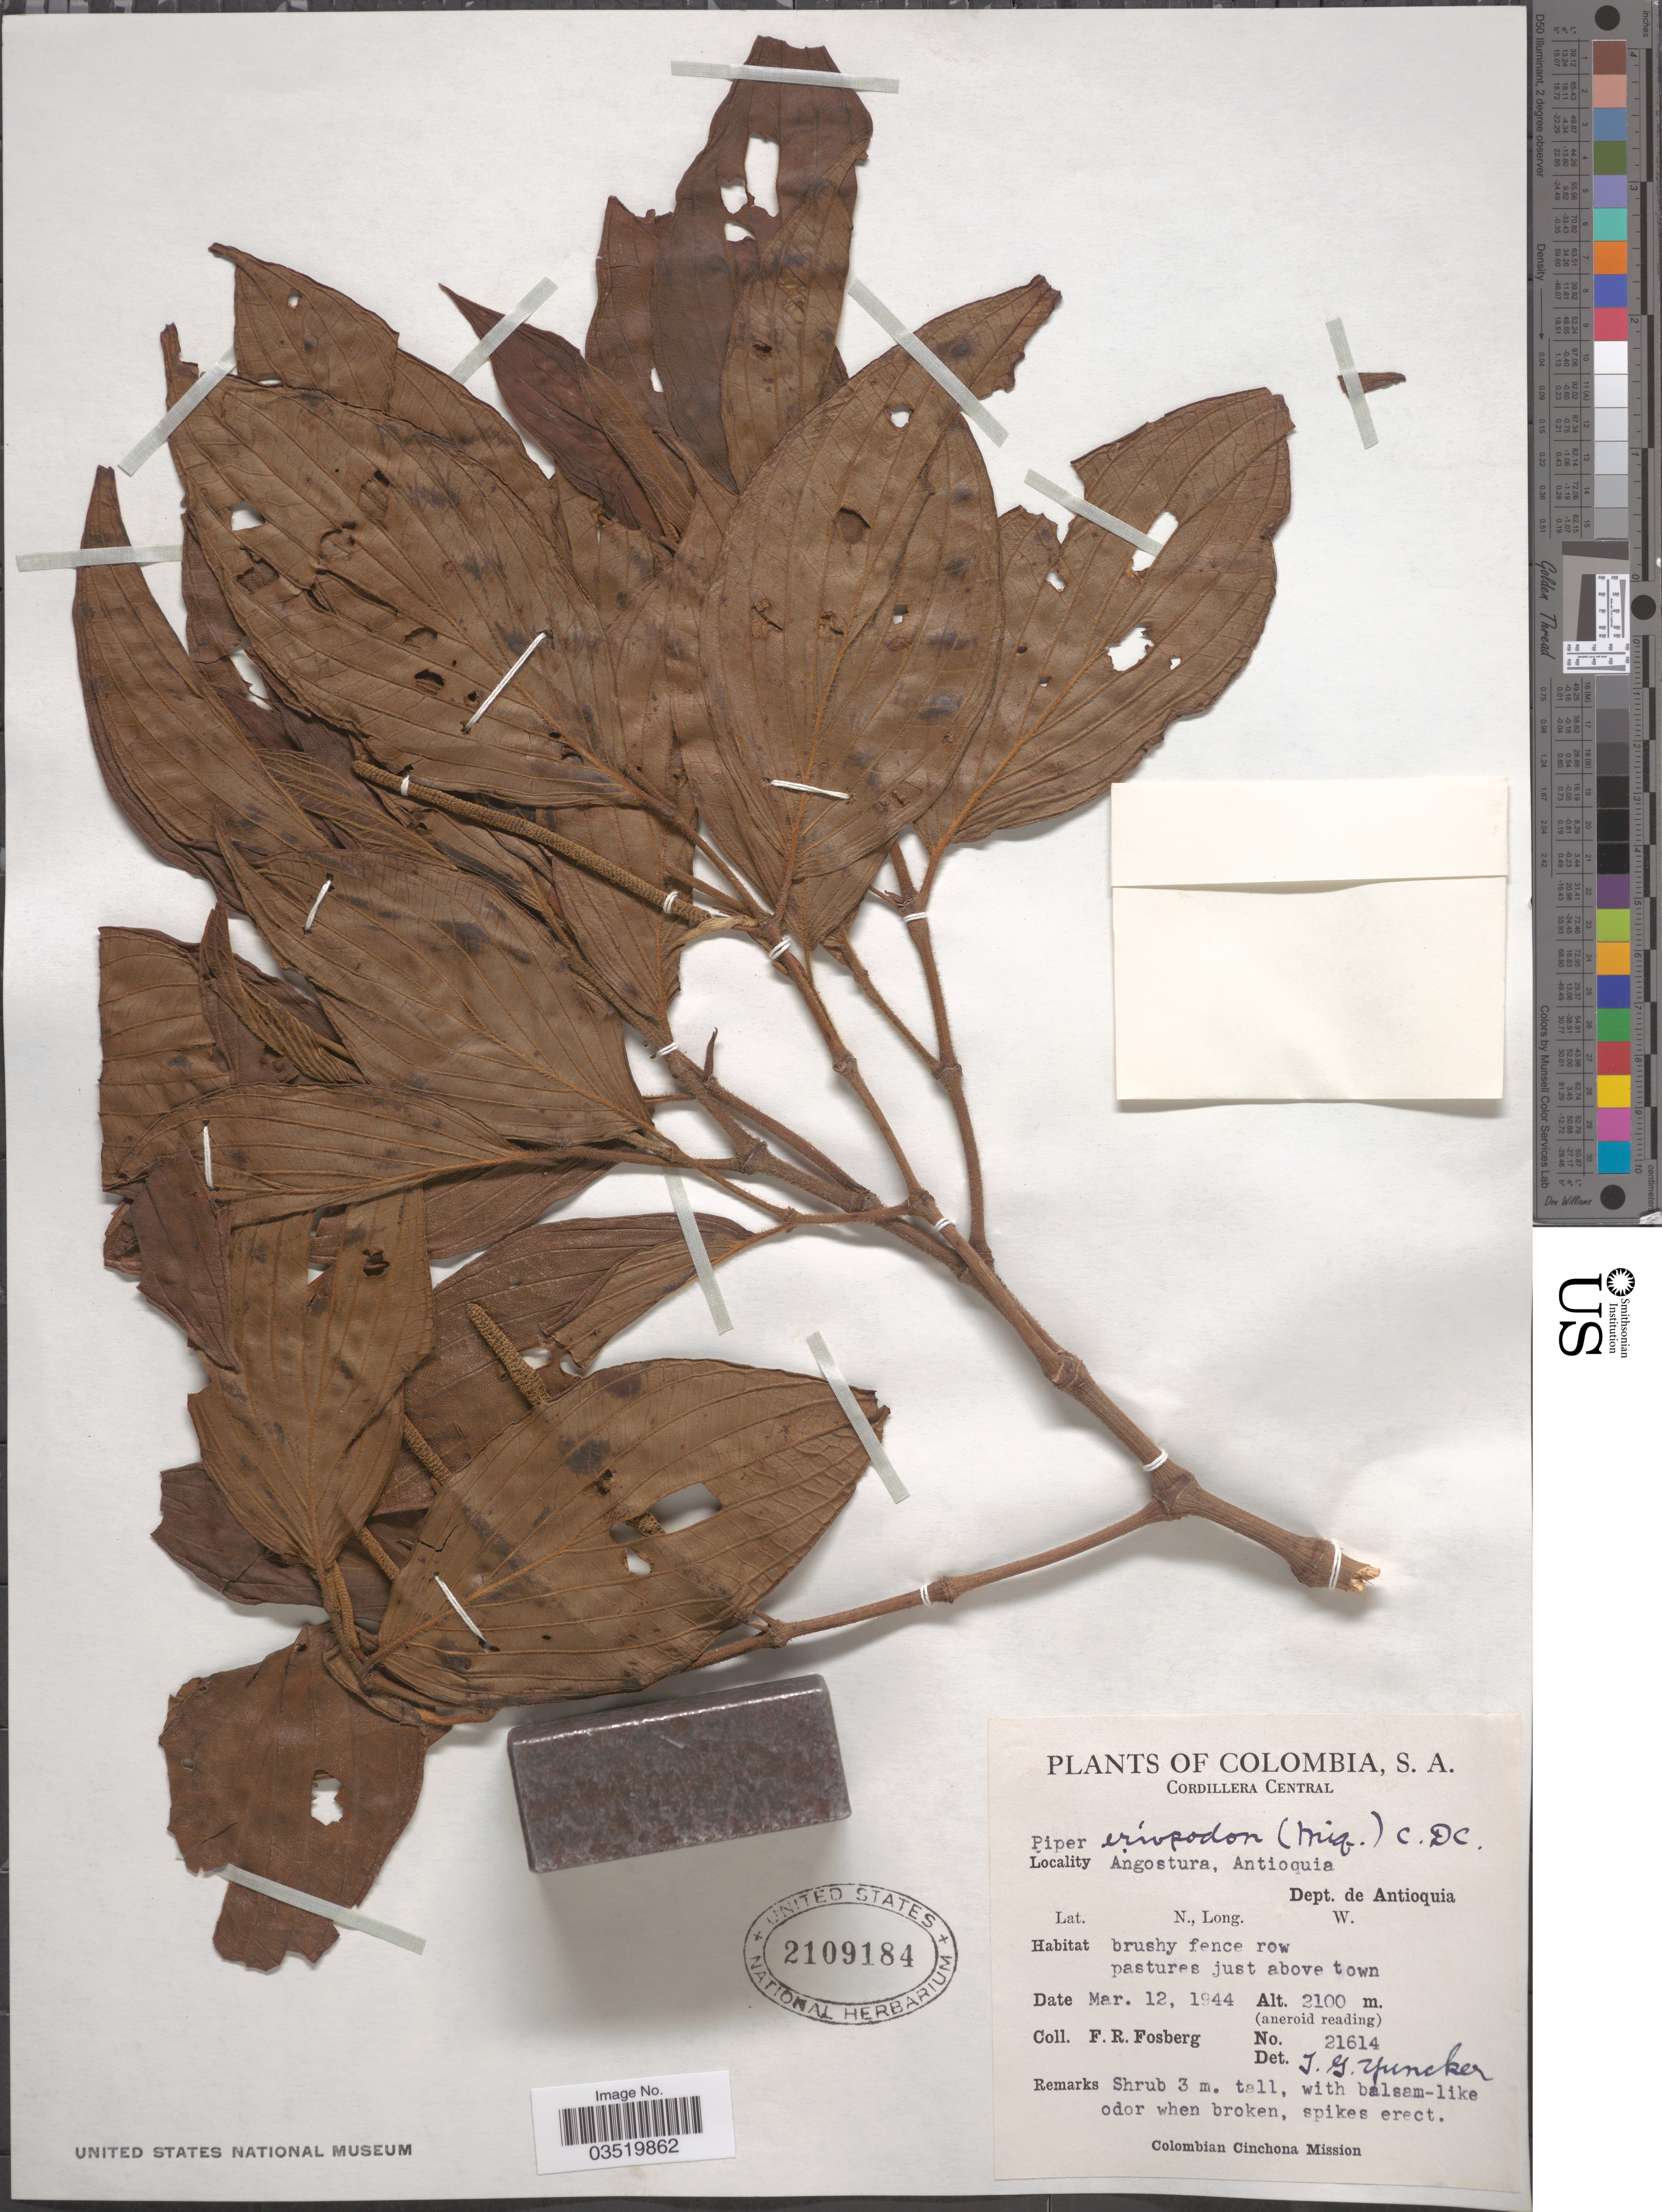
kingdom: Plantae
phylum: Tracheophyta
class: Magnoliopsida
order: Piperales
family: Piperaceae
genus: Piper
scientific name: Piper eriopodon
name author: C. DC.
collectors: F. R. Fosberg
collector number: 21614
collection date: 1944-03-12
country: Colombia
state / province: Antioquia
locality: Cordillera Central. Angostura, Dept. de Antioquia.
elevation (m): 2100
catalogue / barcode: US 2109184